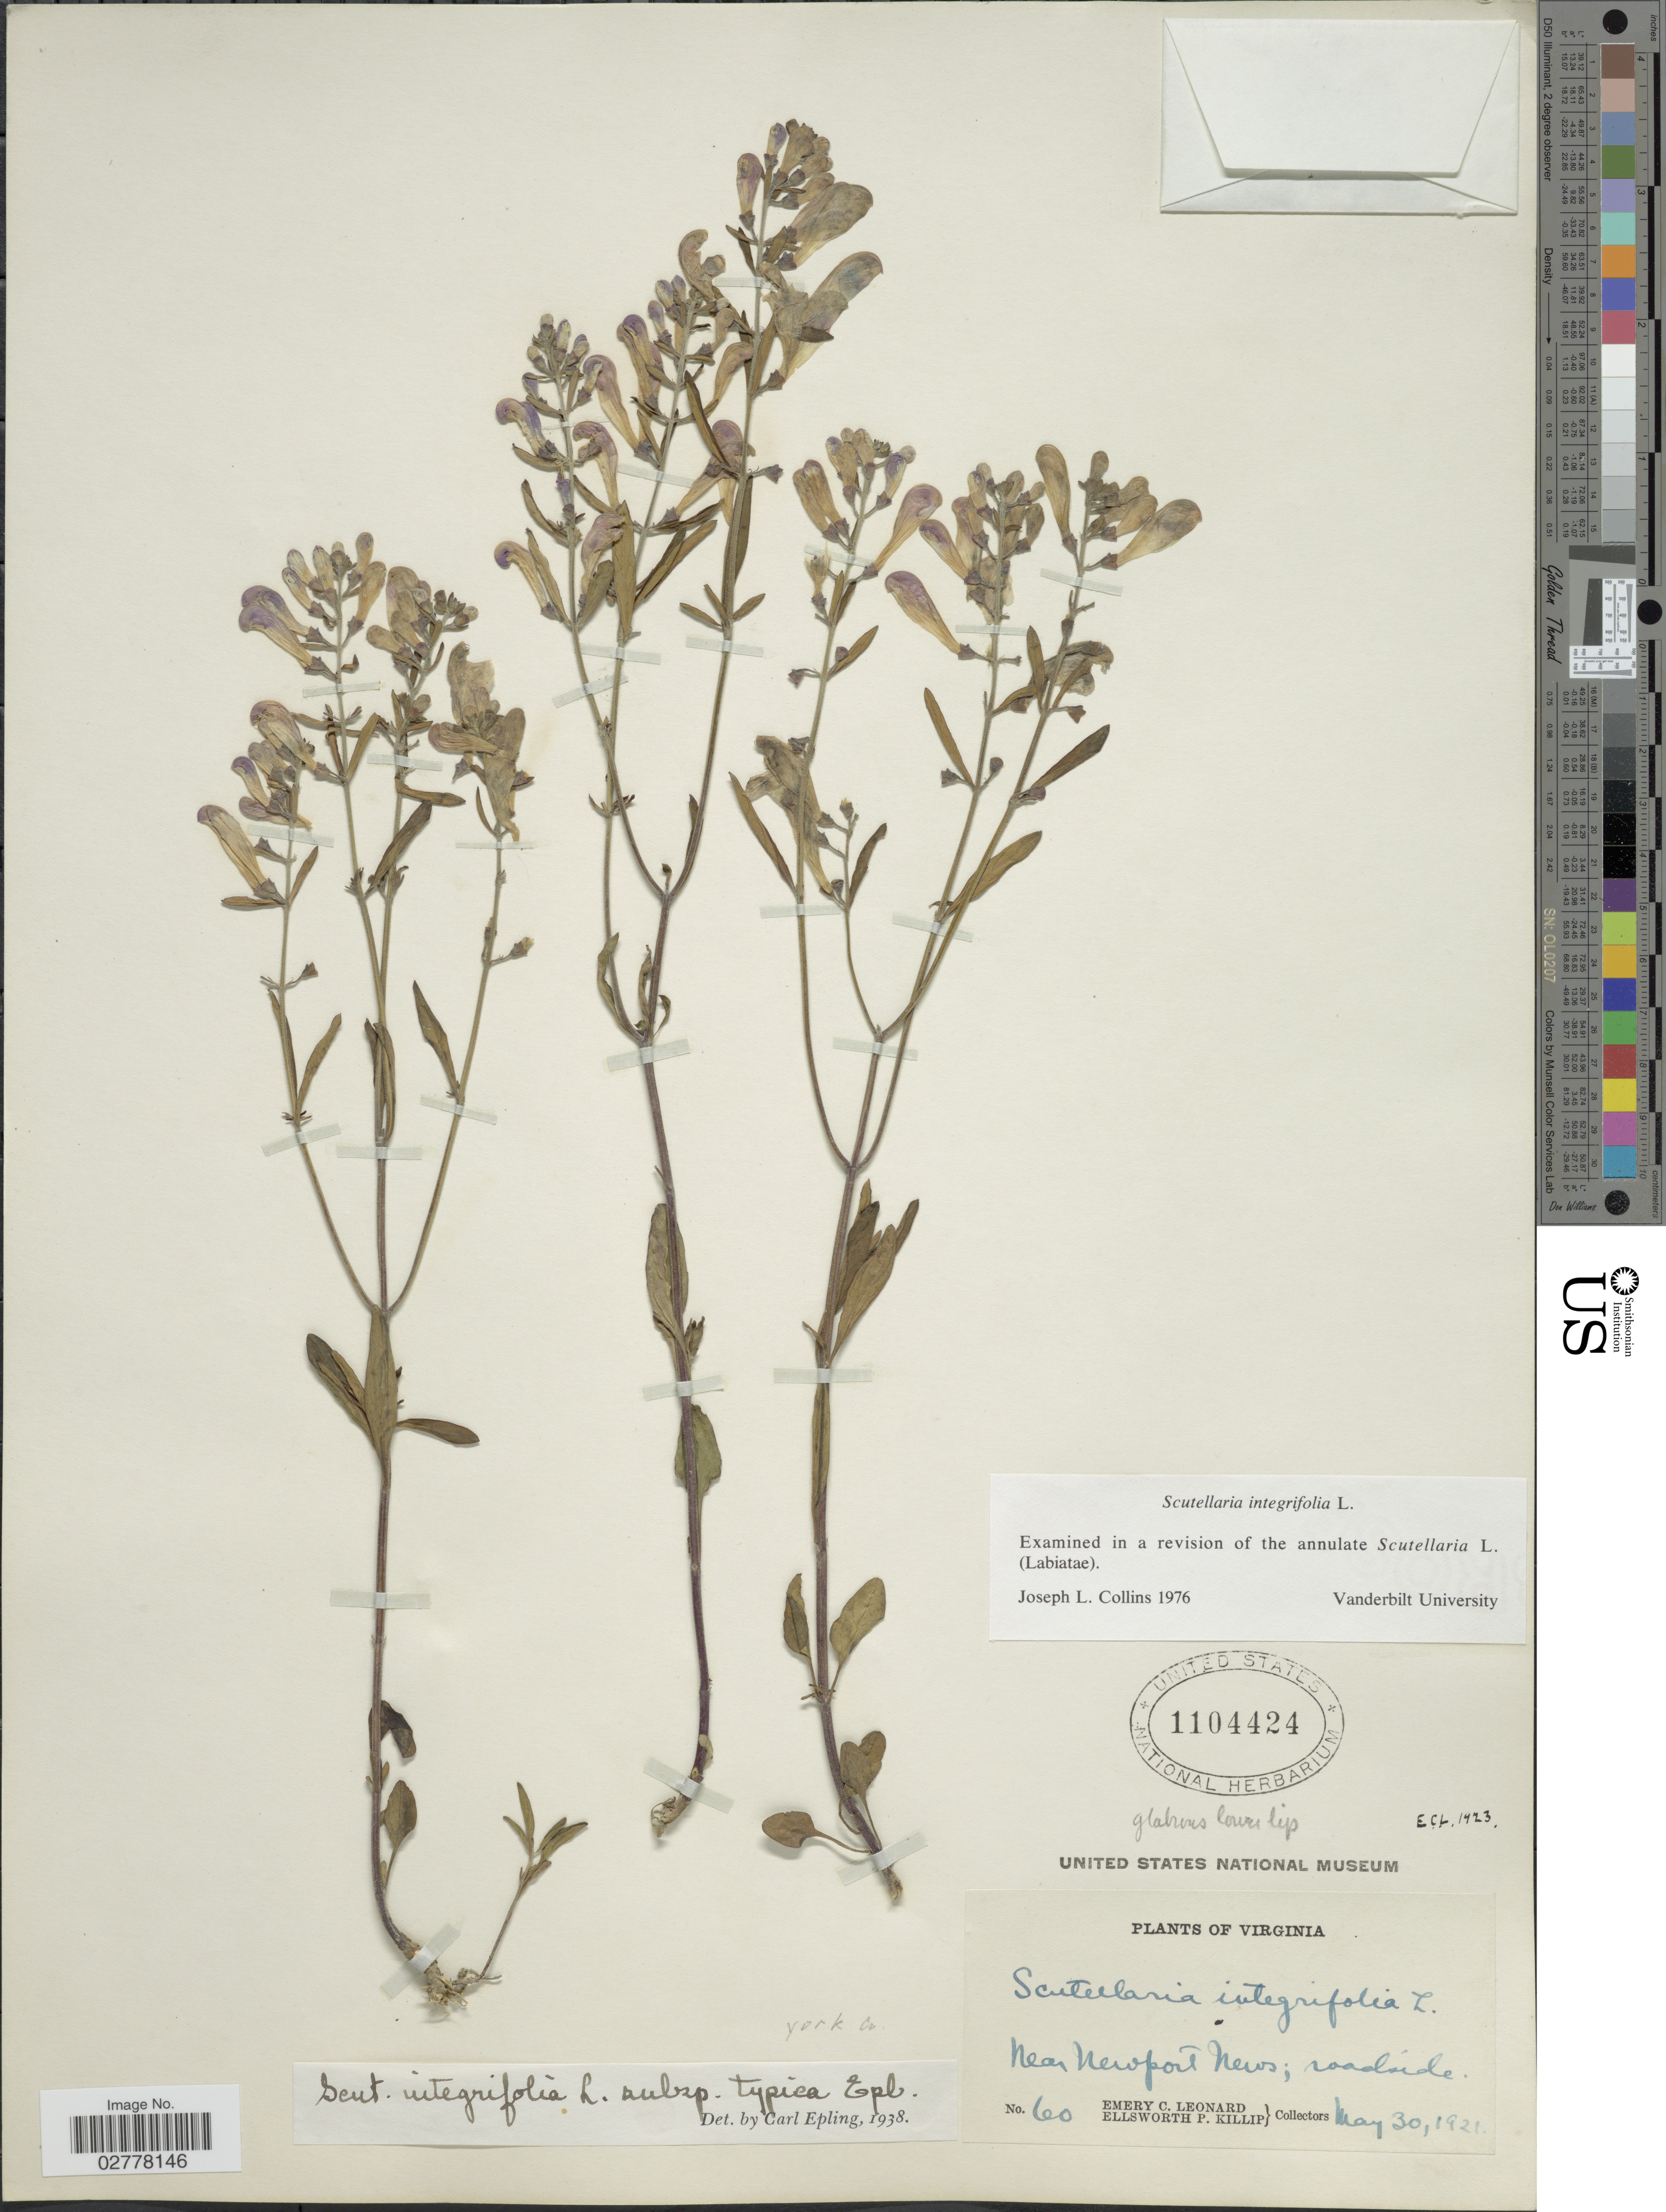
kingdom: Plantae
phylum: Tracheophyta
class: Magnoliopsida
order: Lamiales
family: Lamiaceae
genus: Scutellaria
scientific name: Scutellaria integrifolia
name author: L.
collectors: E. C. Leonard & E. P. Killip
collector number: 60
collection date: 1921-05-30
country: United States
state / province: Virginia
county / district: City of Newport News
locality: Near Newport News; roadside. York Co.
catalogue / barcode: US 1104424